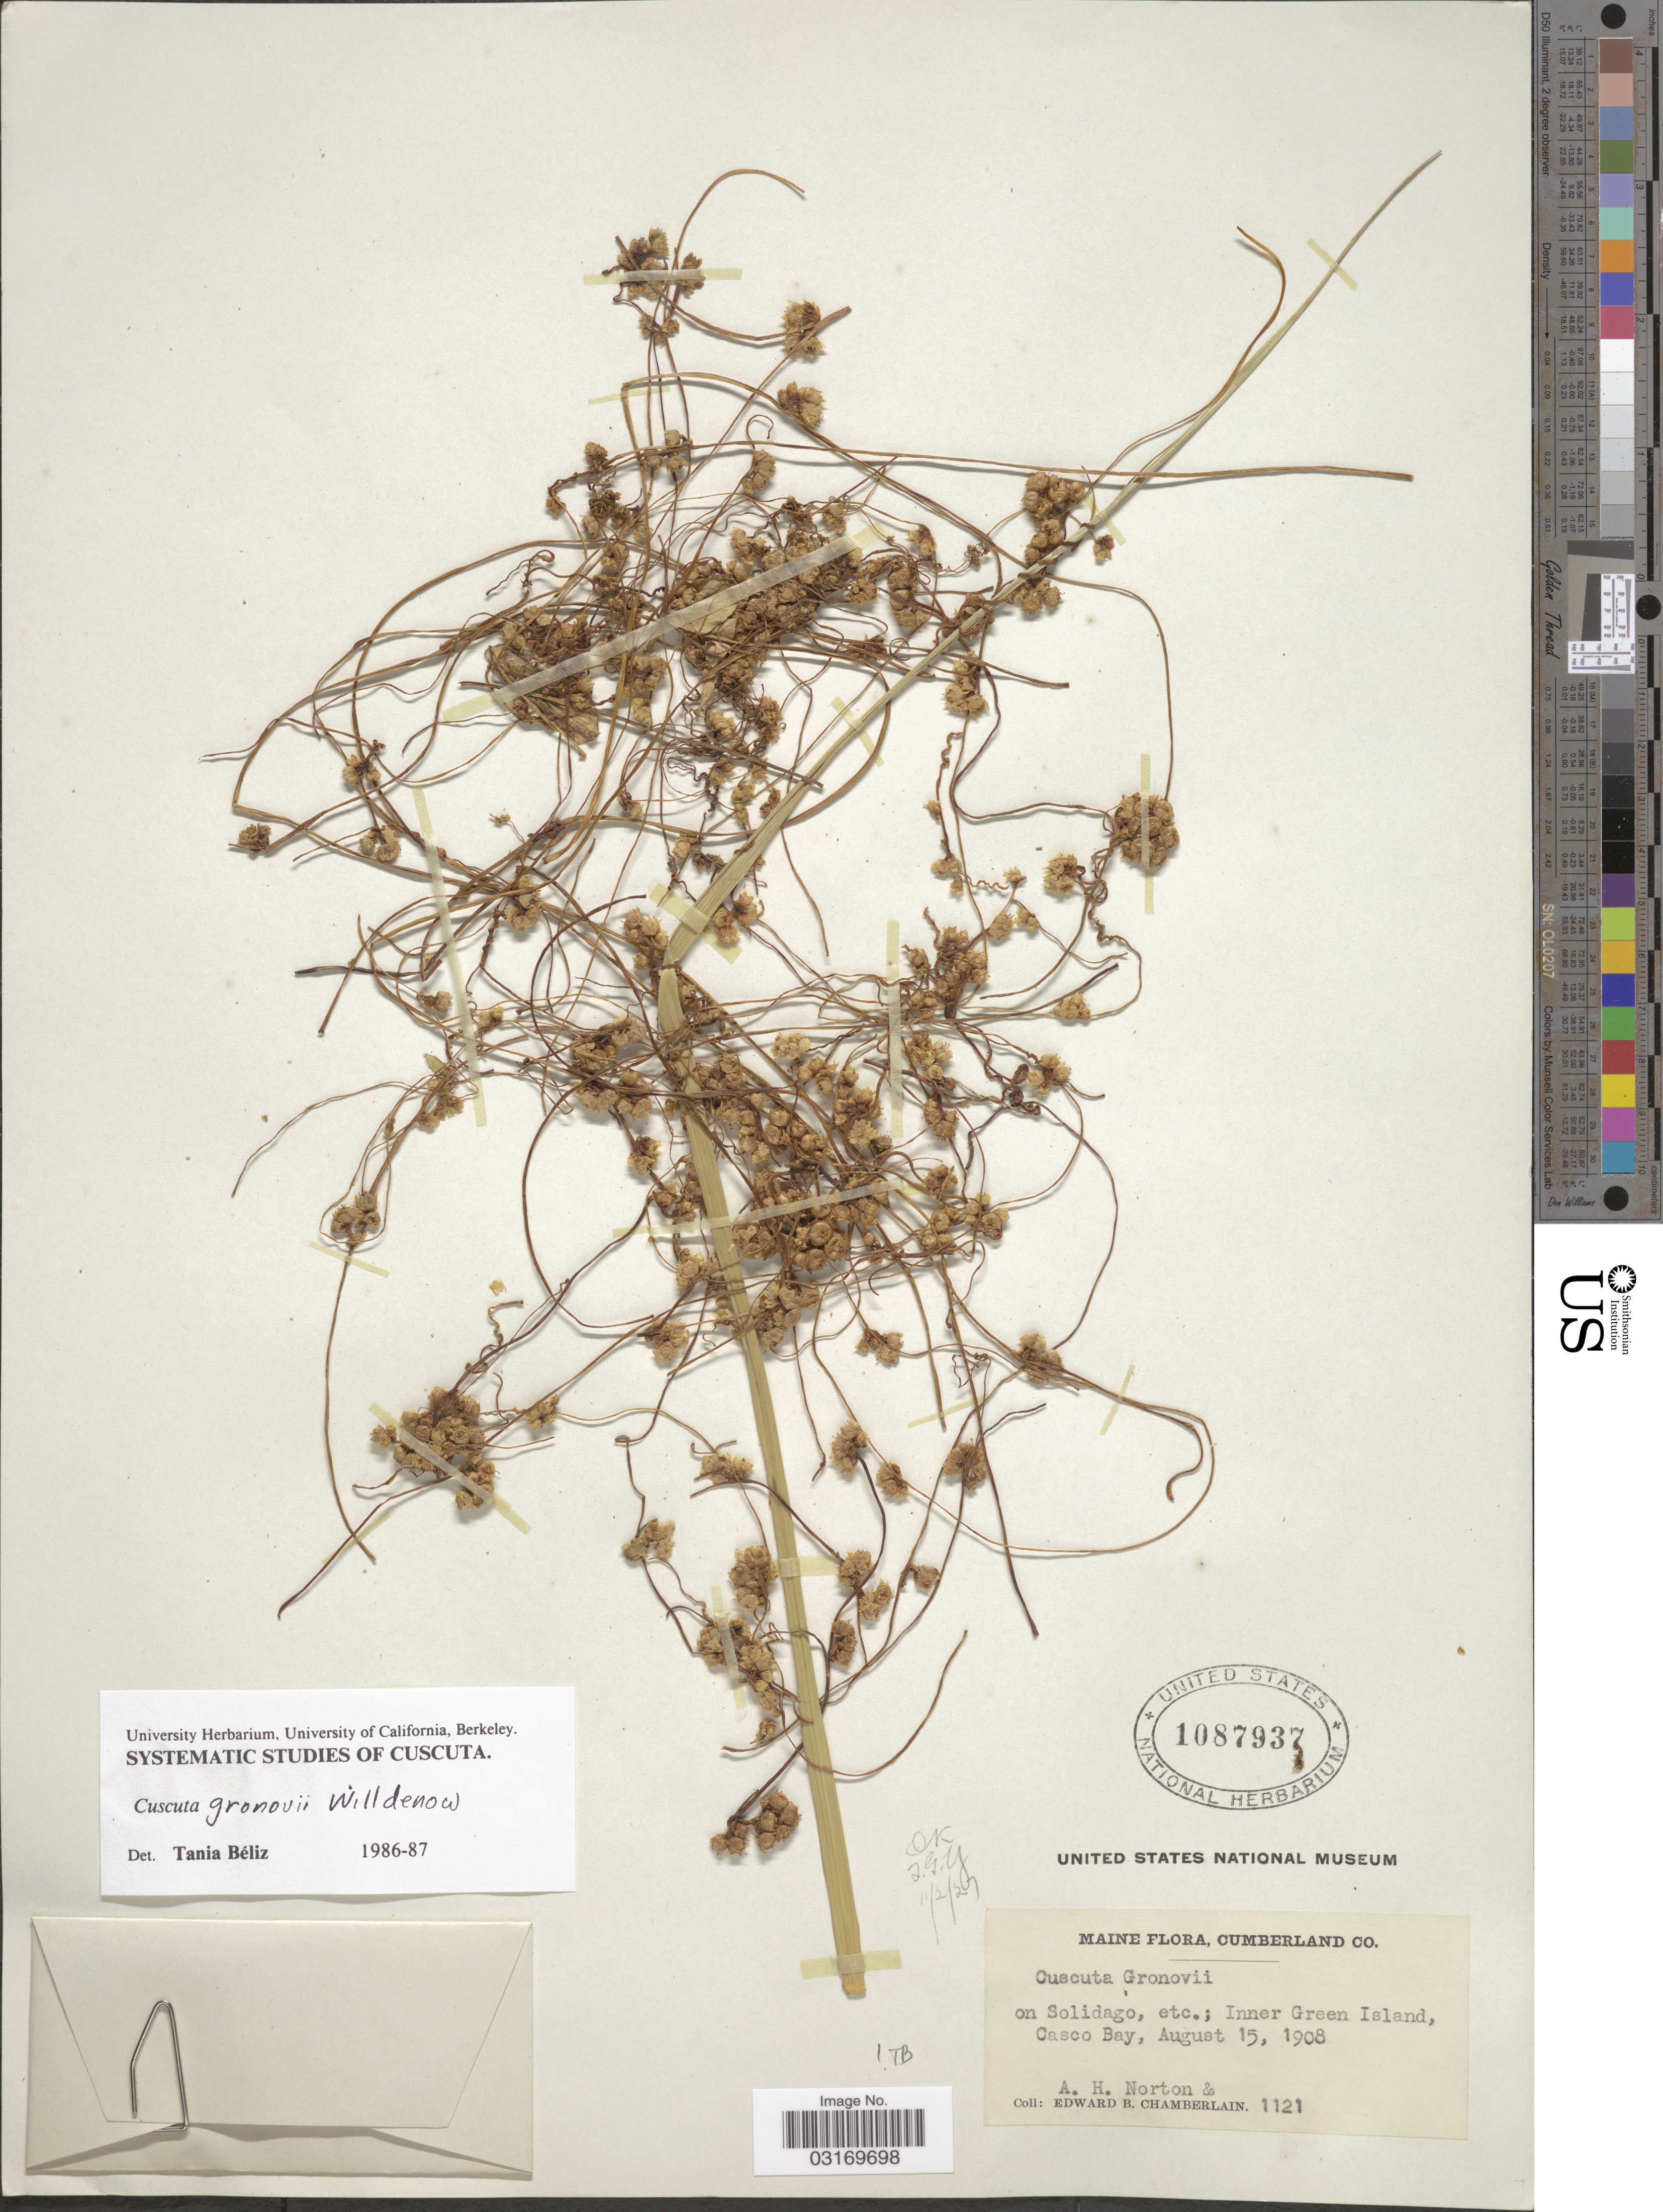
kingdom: Plantae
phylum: Tracheophyta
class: Magnoliopsida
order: Solanales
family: Convolvulaceae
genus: Cuscuta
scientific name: Cuscuta gronovii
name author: Willd. ex Schult.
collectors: A. Norton & E. Chamberlain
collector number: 1121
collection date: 1908-08-15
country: United States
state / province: Maine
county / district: Cumberland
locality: Cumberland Co. Inner Green Island, Casco Bay.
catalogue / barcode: US 1087937